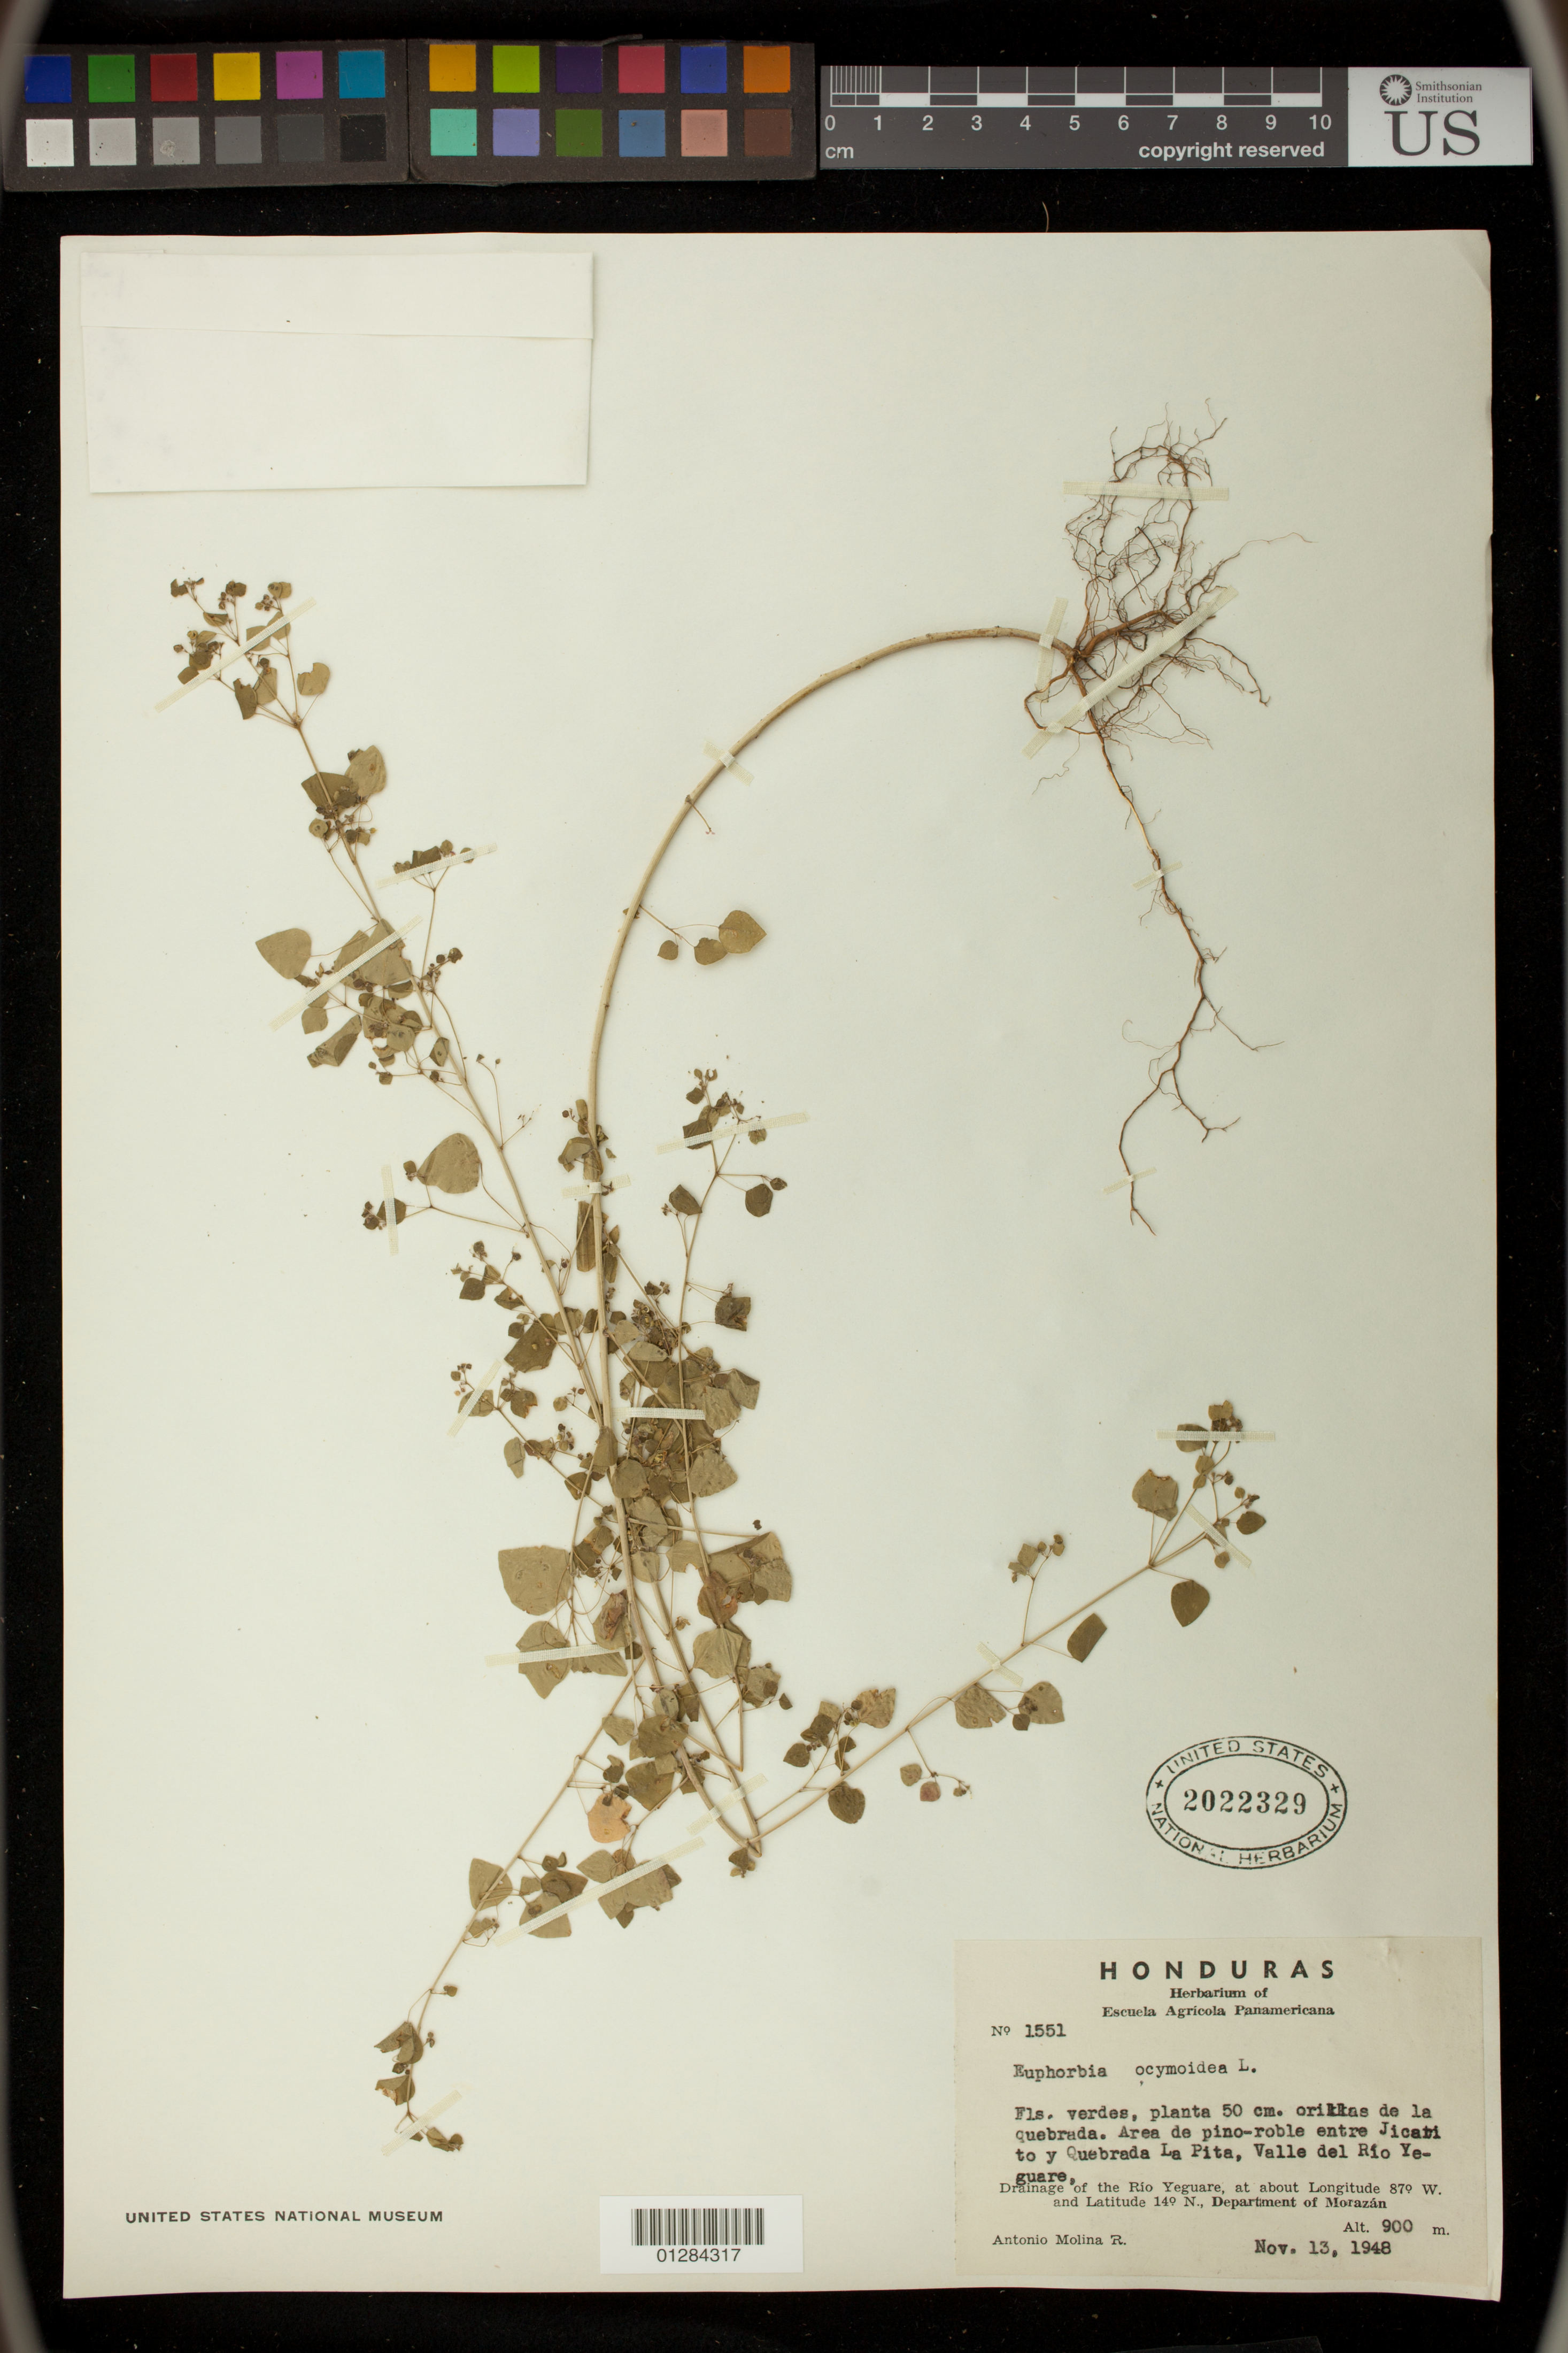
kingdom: Plantae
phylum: Tracheophyta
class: Magnoliopsida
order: Malpighiales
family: Euphorbiaceae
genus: Euphorbia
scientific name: Euphorbia ocymoidea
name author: L.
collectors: A. Molina R.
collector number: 1551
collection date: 1948-11-13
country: Honduras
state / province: Fco. Morazán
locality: Drainage of the Rio Veguare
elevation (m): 900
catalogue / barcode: US 2022329